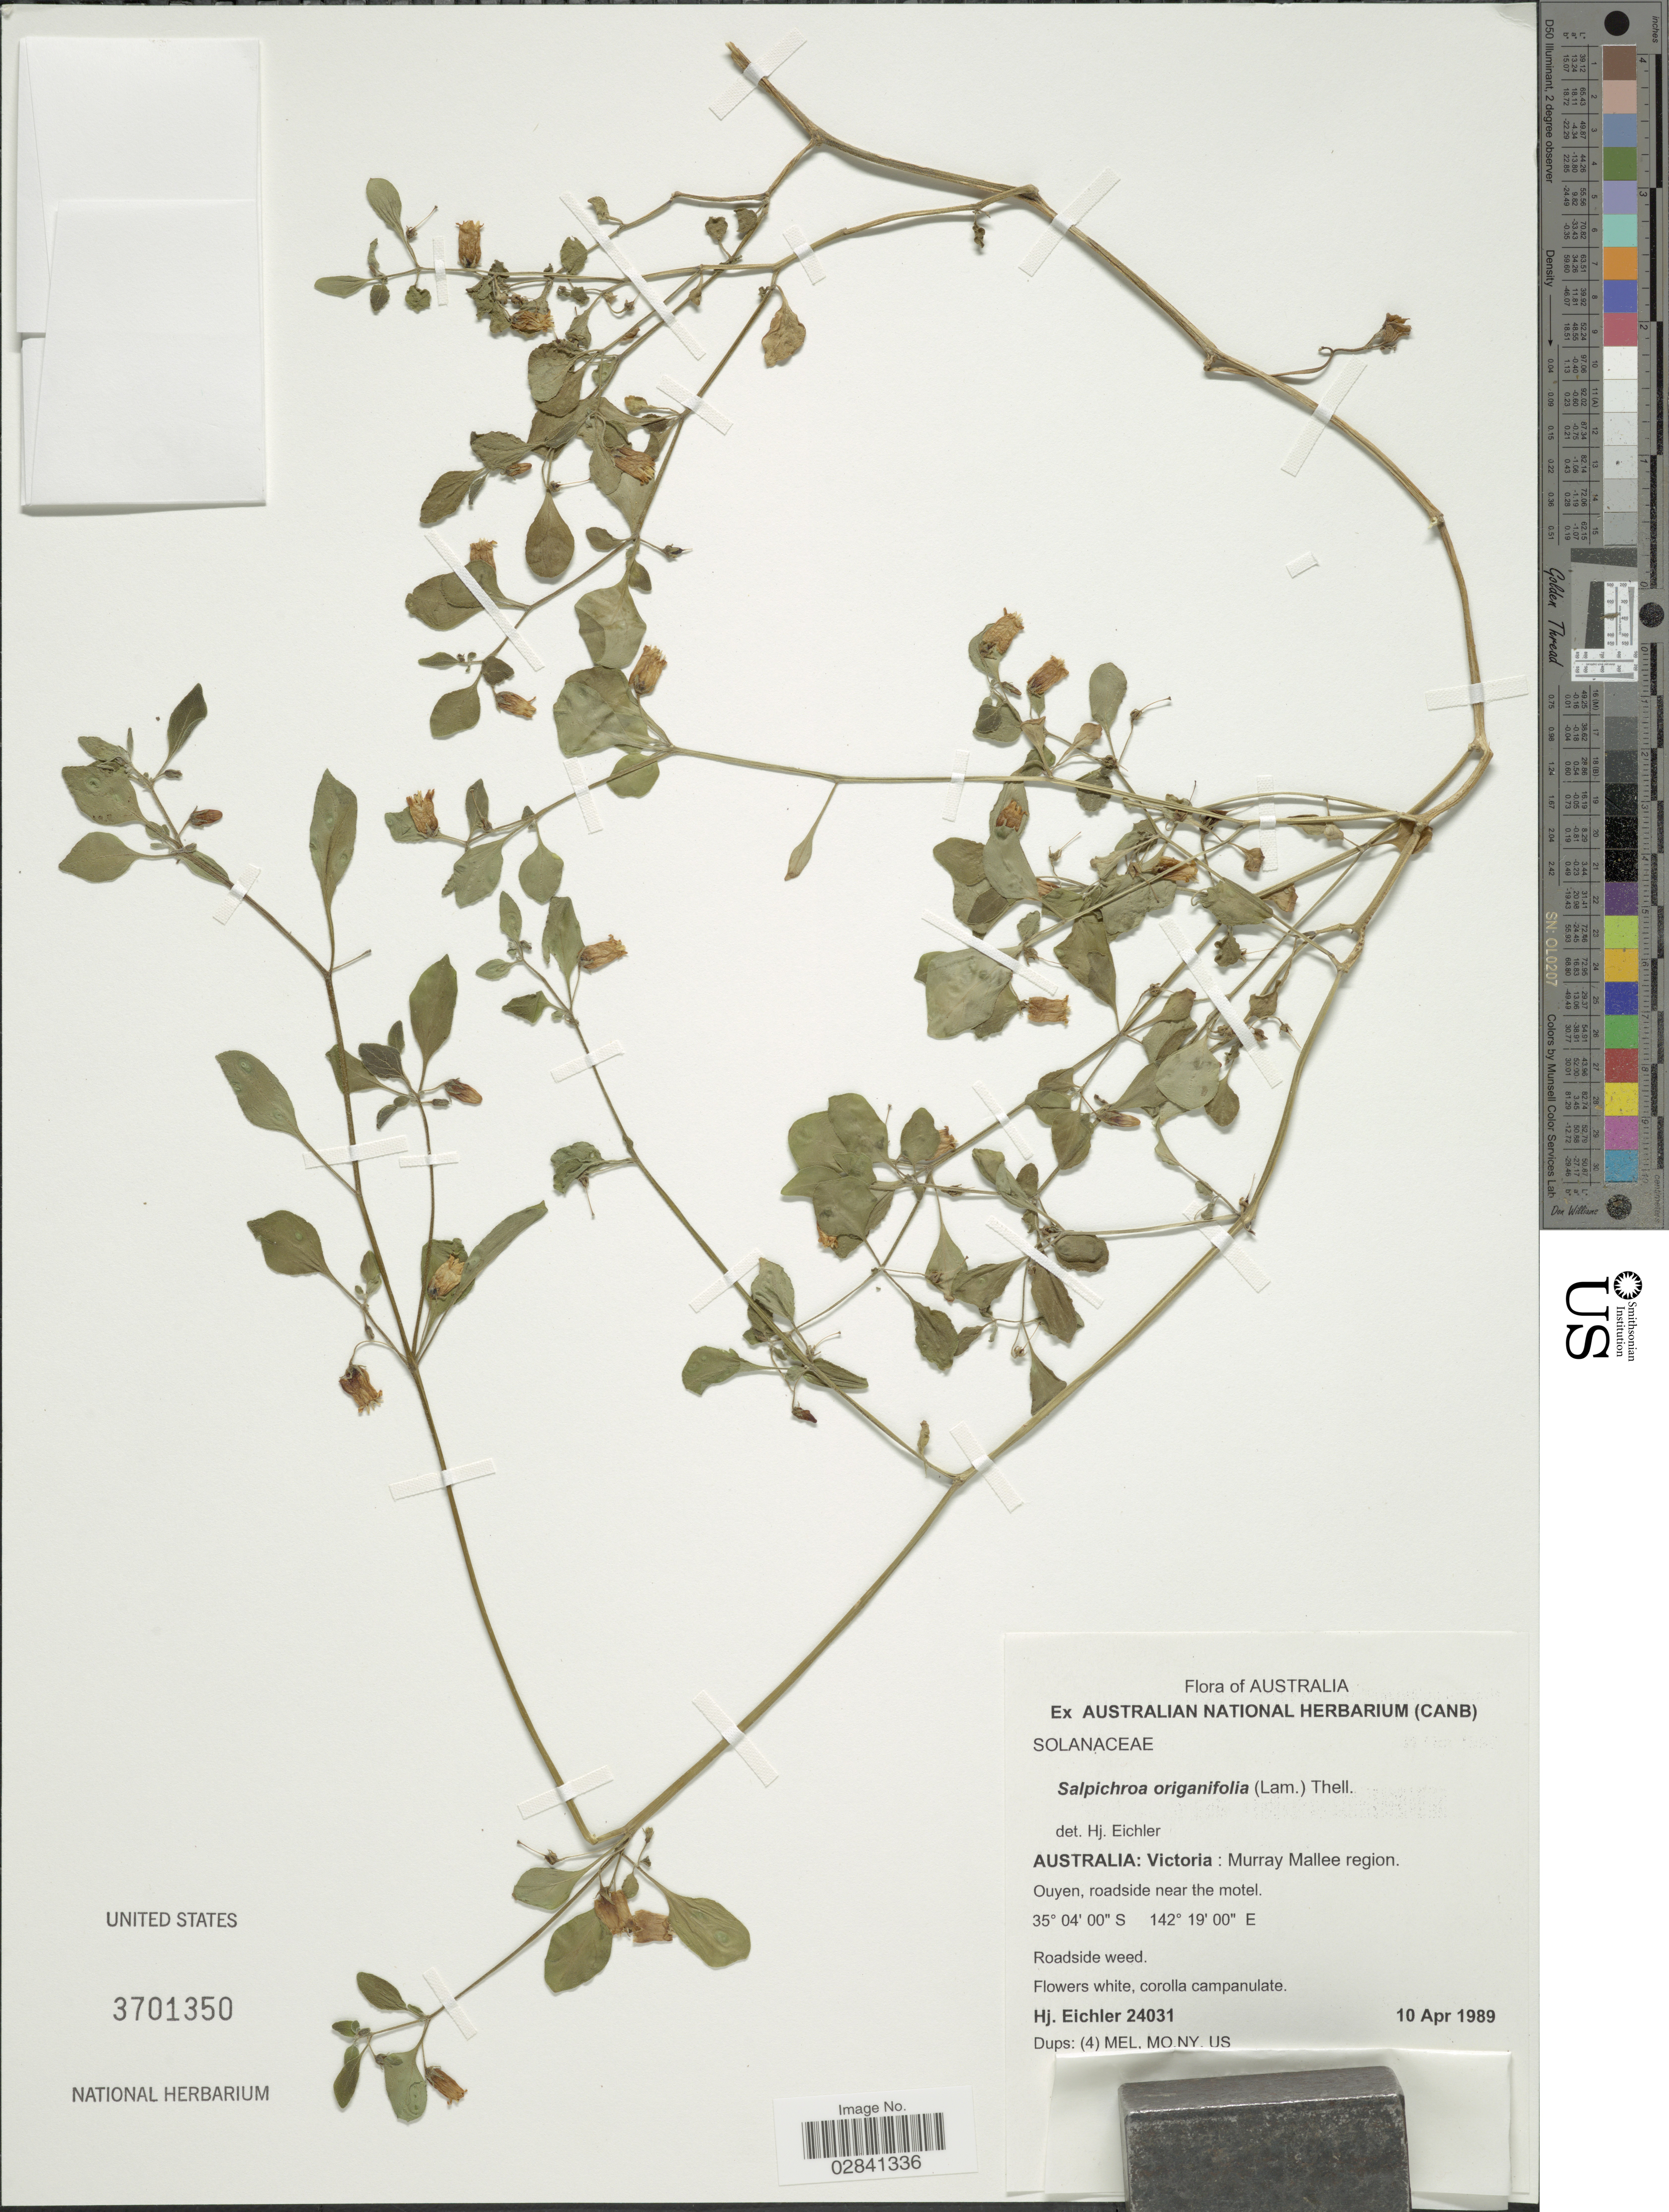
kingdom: Plantae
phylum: Tracheophyta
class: Magnoliopsida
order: Solanales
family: Solanaceae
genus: Salpichroa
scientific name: Salpichroa origanifolia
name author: (Lam.) Baill.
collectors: H. Eichler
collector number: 24031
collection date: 1989-04-10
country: Australia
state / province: Victoria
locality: Victoria: Murray Mallee region. Ouyen, roadside near the motel.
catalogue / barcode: US 3701350